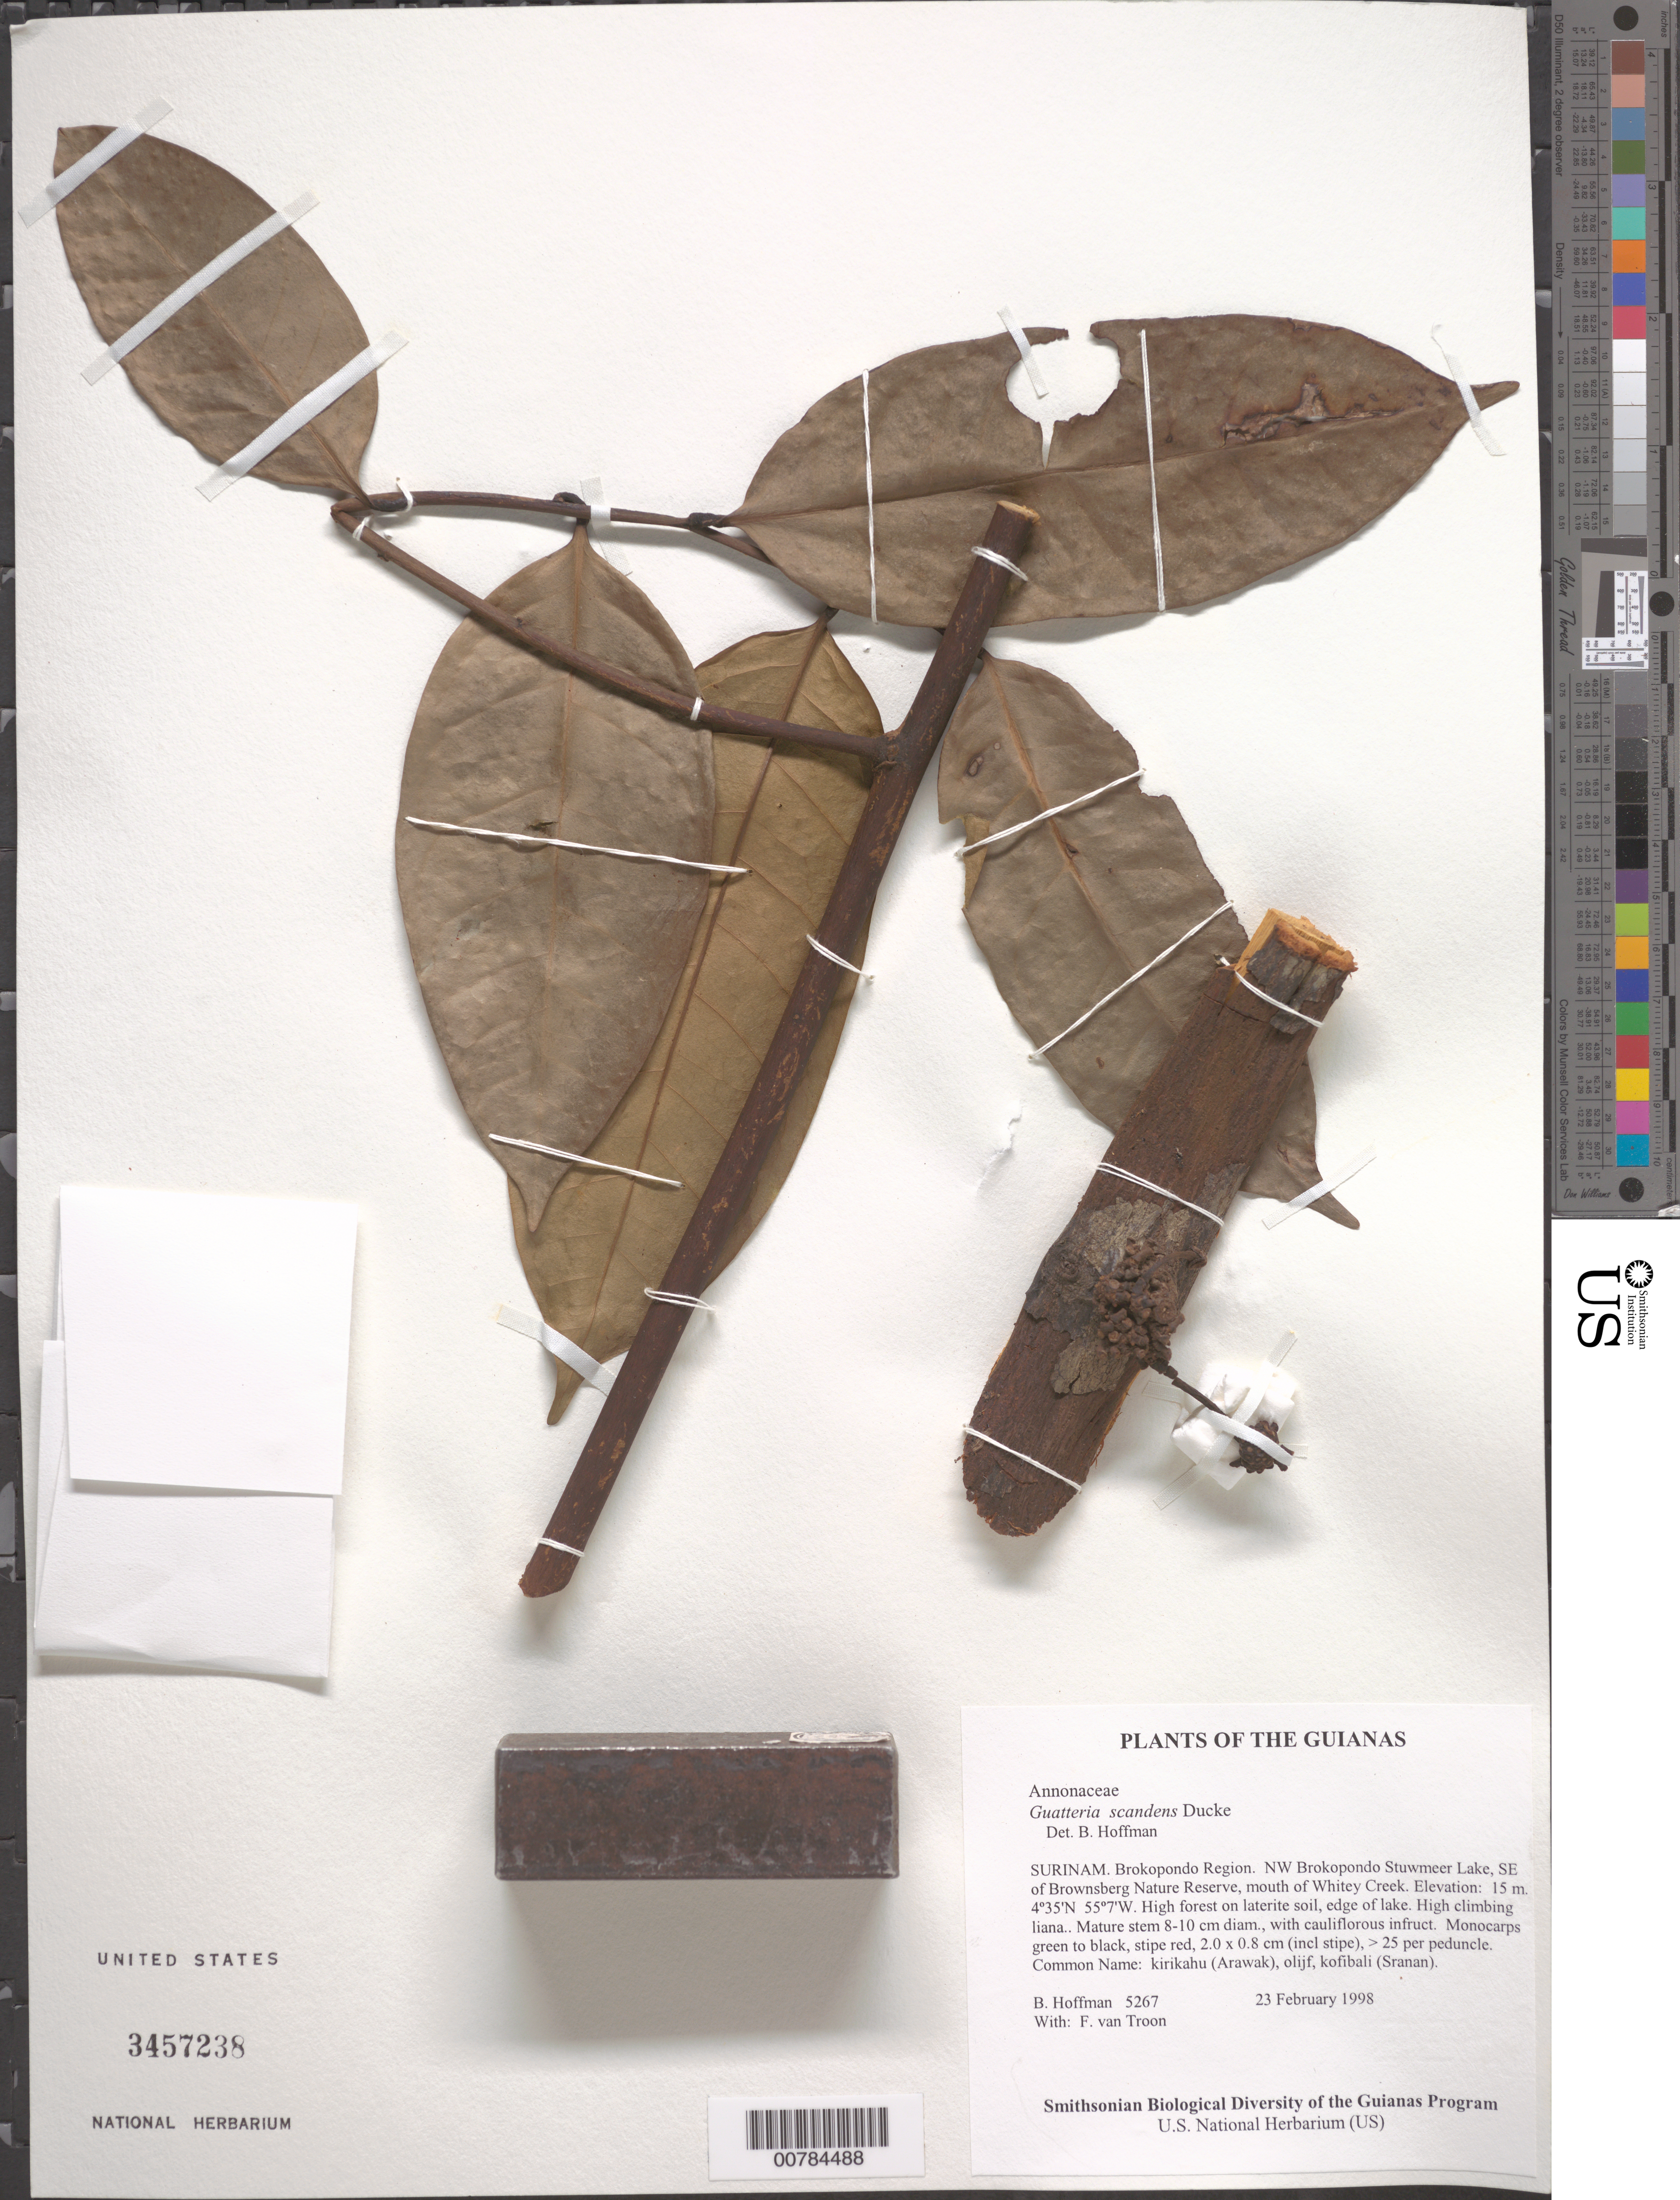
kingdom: Plantae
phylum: Tracheophyta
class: Magnoliopsida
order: Magnoliales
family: Annonaceae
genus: Guatteria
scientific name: Guatteria scandens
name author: Ducke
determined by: Hoffman, Bruce, (US), Smithsonian Institution - National Museum of Natural History (UNITED STATES)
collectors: B. Hoffman & F. Troon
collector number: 5267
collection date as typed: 23 February 1998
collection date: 1998-02-23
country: Suriname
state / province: Brokopondo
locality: NW Brokopondo Stuwmeer Lake, SE of Brownsberg Nature Reserve, mouth of Whitey Creek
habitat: High forest on laterite soil, edge of lake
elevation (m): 15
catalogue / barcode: US 3457238